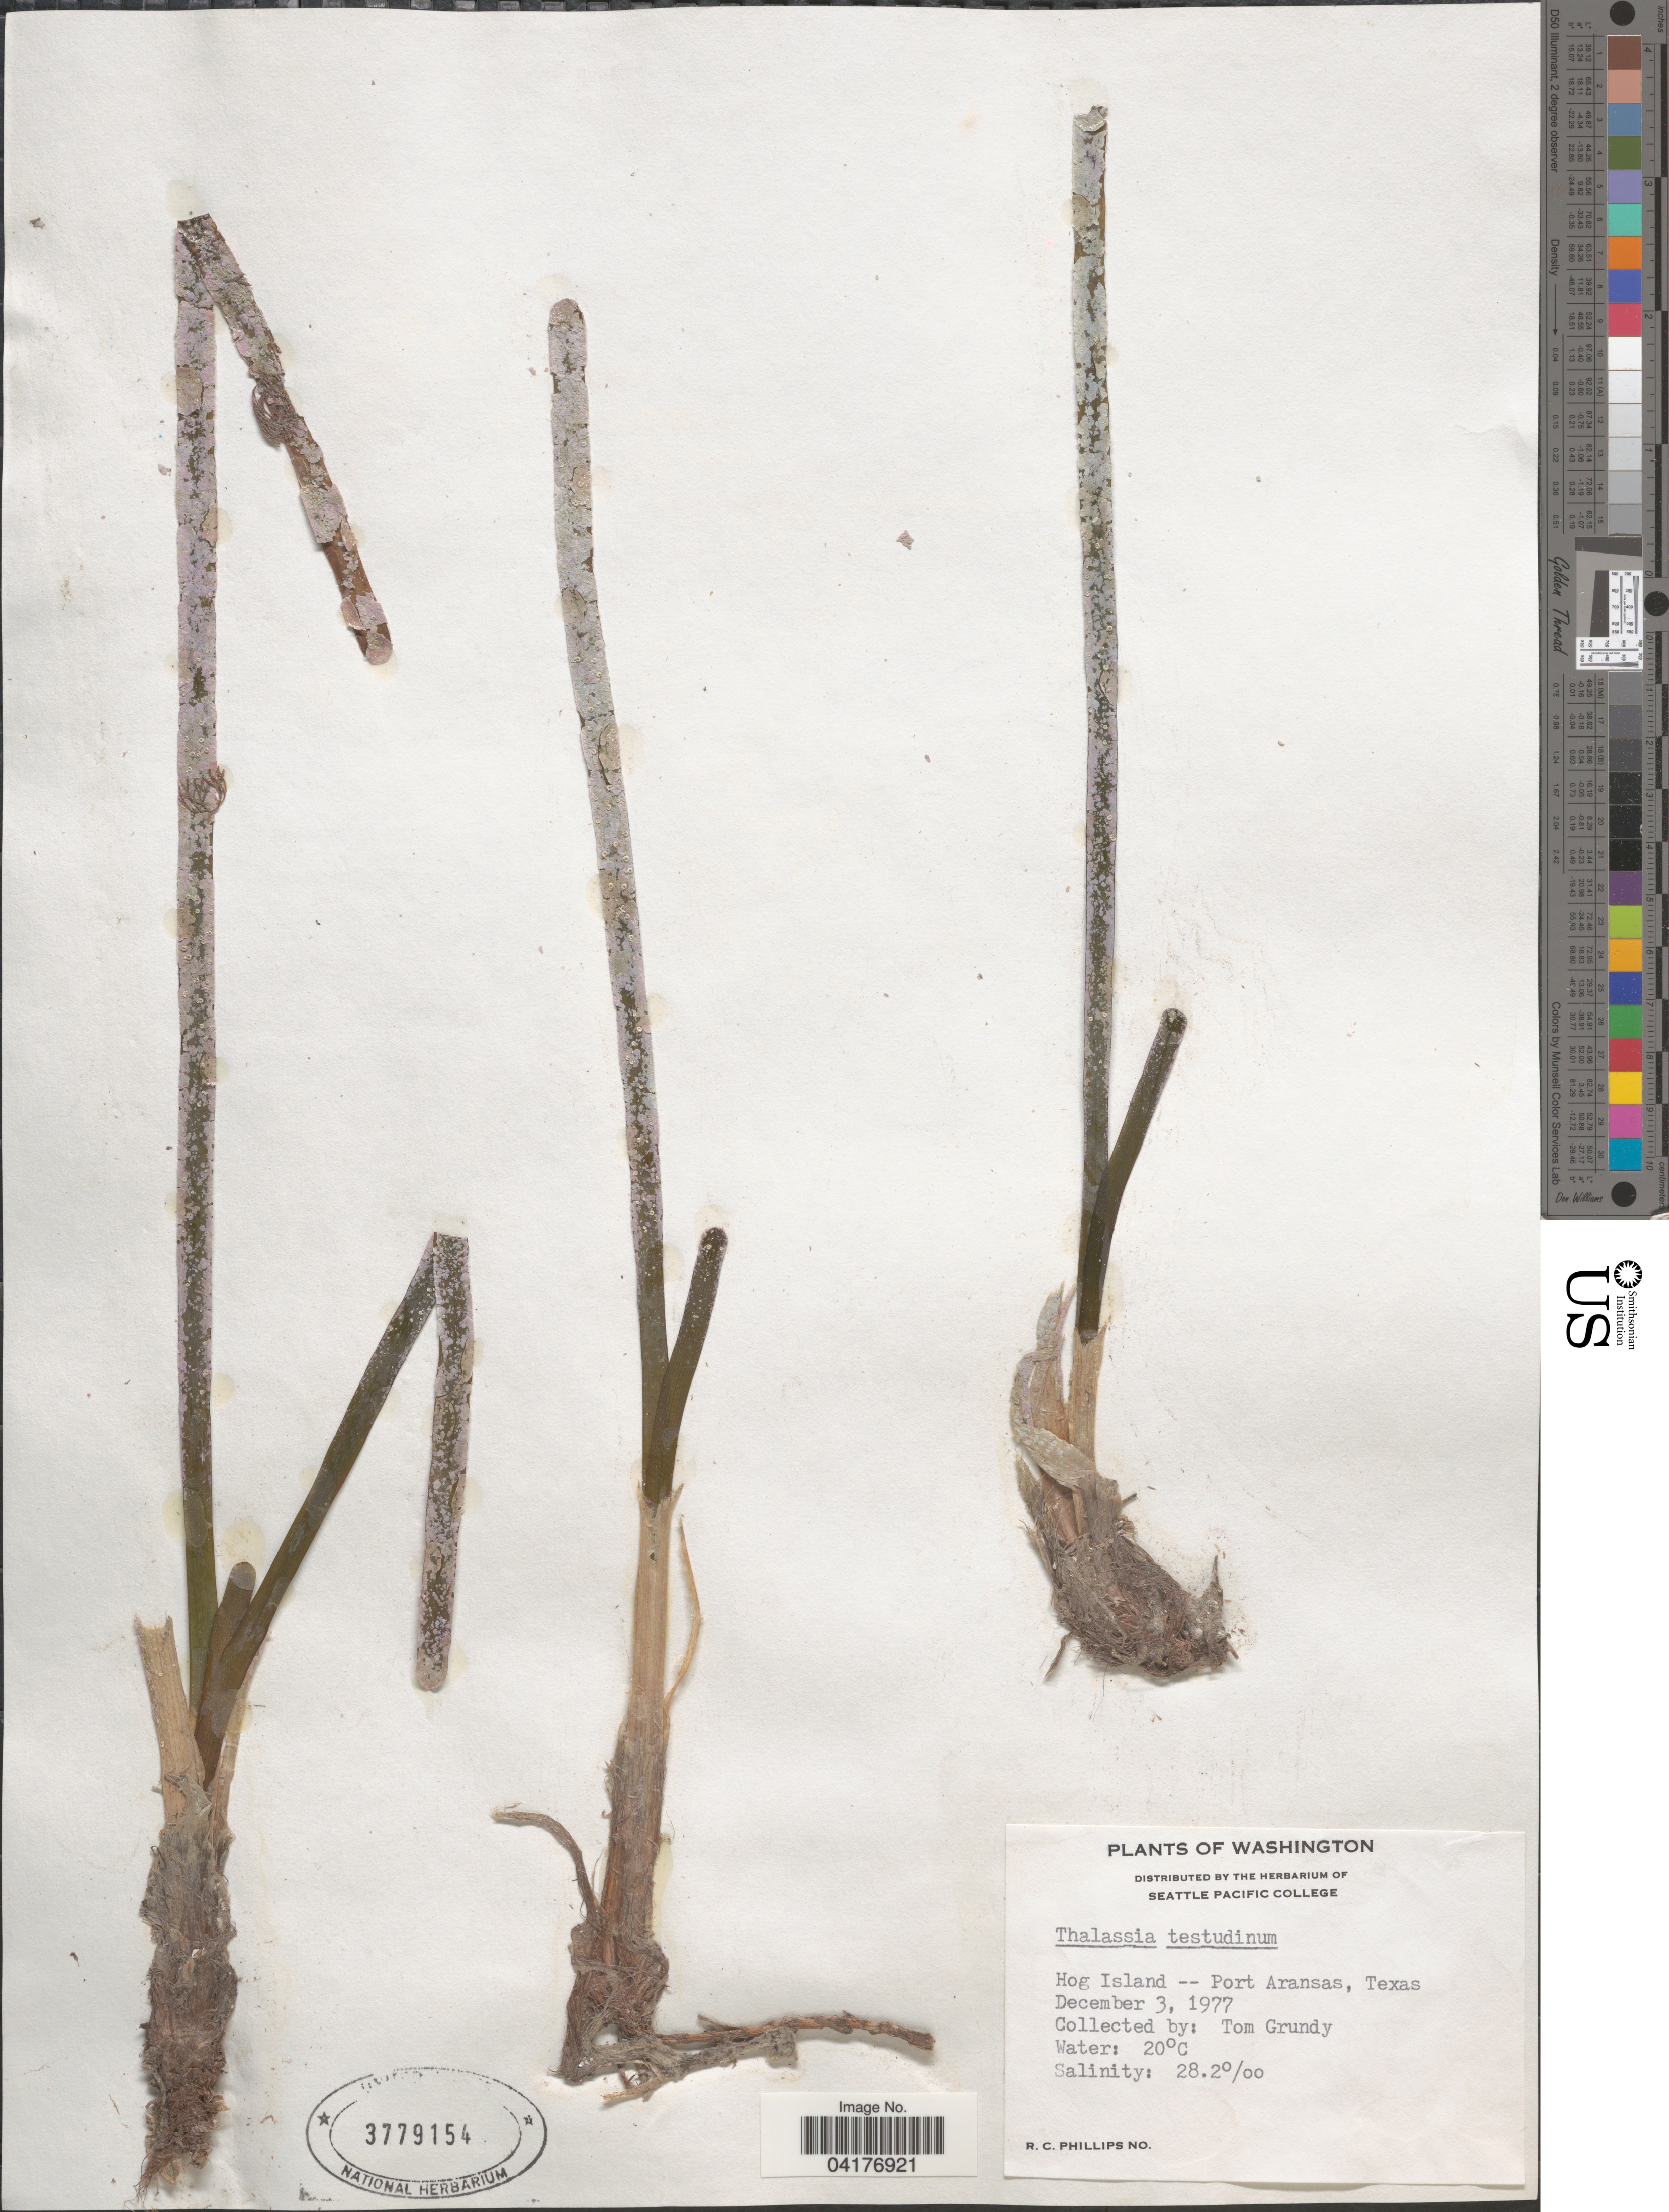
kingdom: Plantae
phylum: Tracheophyta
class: Liliopsida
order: Alismatales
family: Hydrocharitaceae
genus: Thalassia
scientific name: Thalassia testudinum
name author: Banks & Sol. ex K.D. Koenig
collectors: T. Grundy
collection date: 1977-12-03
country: United States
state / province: Texas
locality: Hog Island -- Port Aransas.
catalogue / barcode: US 3779154